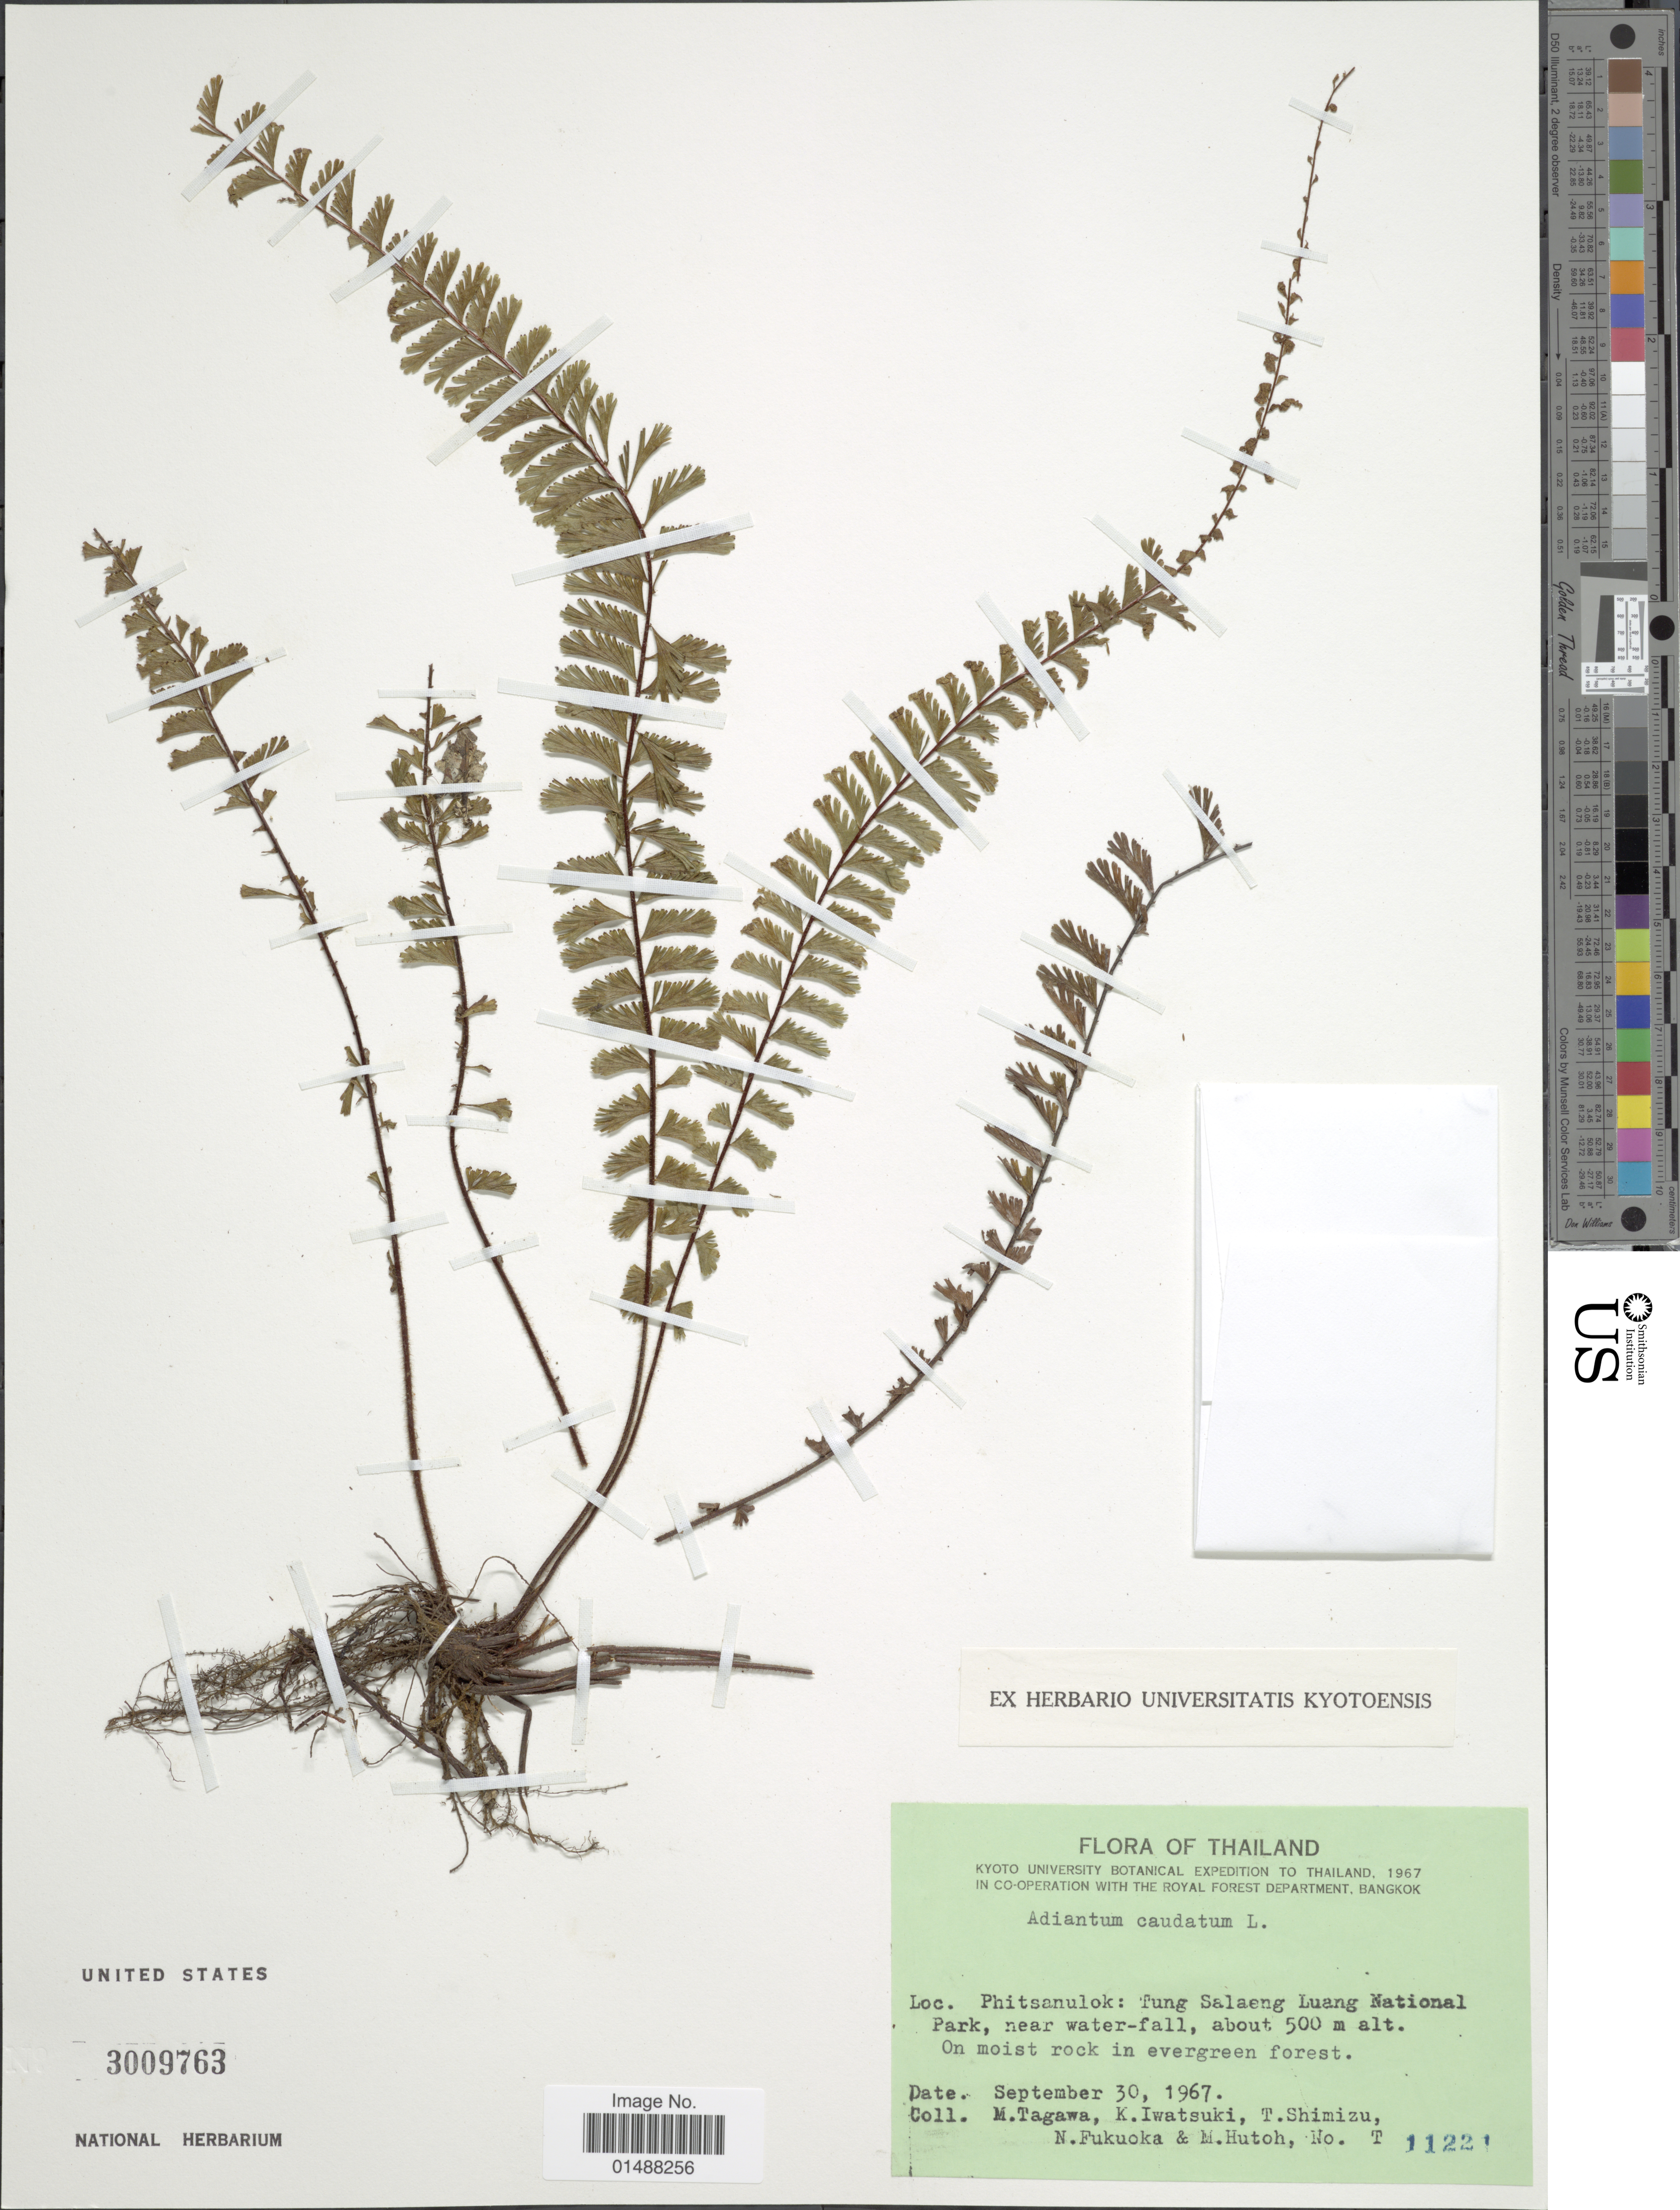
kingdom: Plantae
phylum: Tracheophyta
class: Polypodiopsida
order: Polypodiales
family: Pteridaceae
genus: Adiantum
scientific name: Adiantum caudatum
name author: L.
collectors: M. Tagawa, K. Iwatsuki, T. Shimizu, N. Fukuoka & M. Hutoh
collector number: T11221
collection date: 1967-09-30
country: Thailand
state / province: Phitsanulok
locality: Tung Salaeng Luang National Park, near water-fall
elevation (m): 500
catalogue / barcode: US 3009763